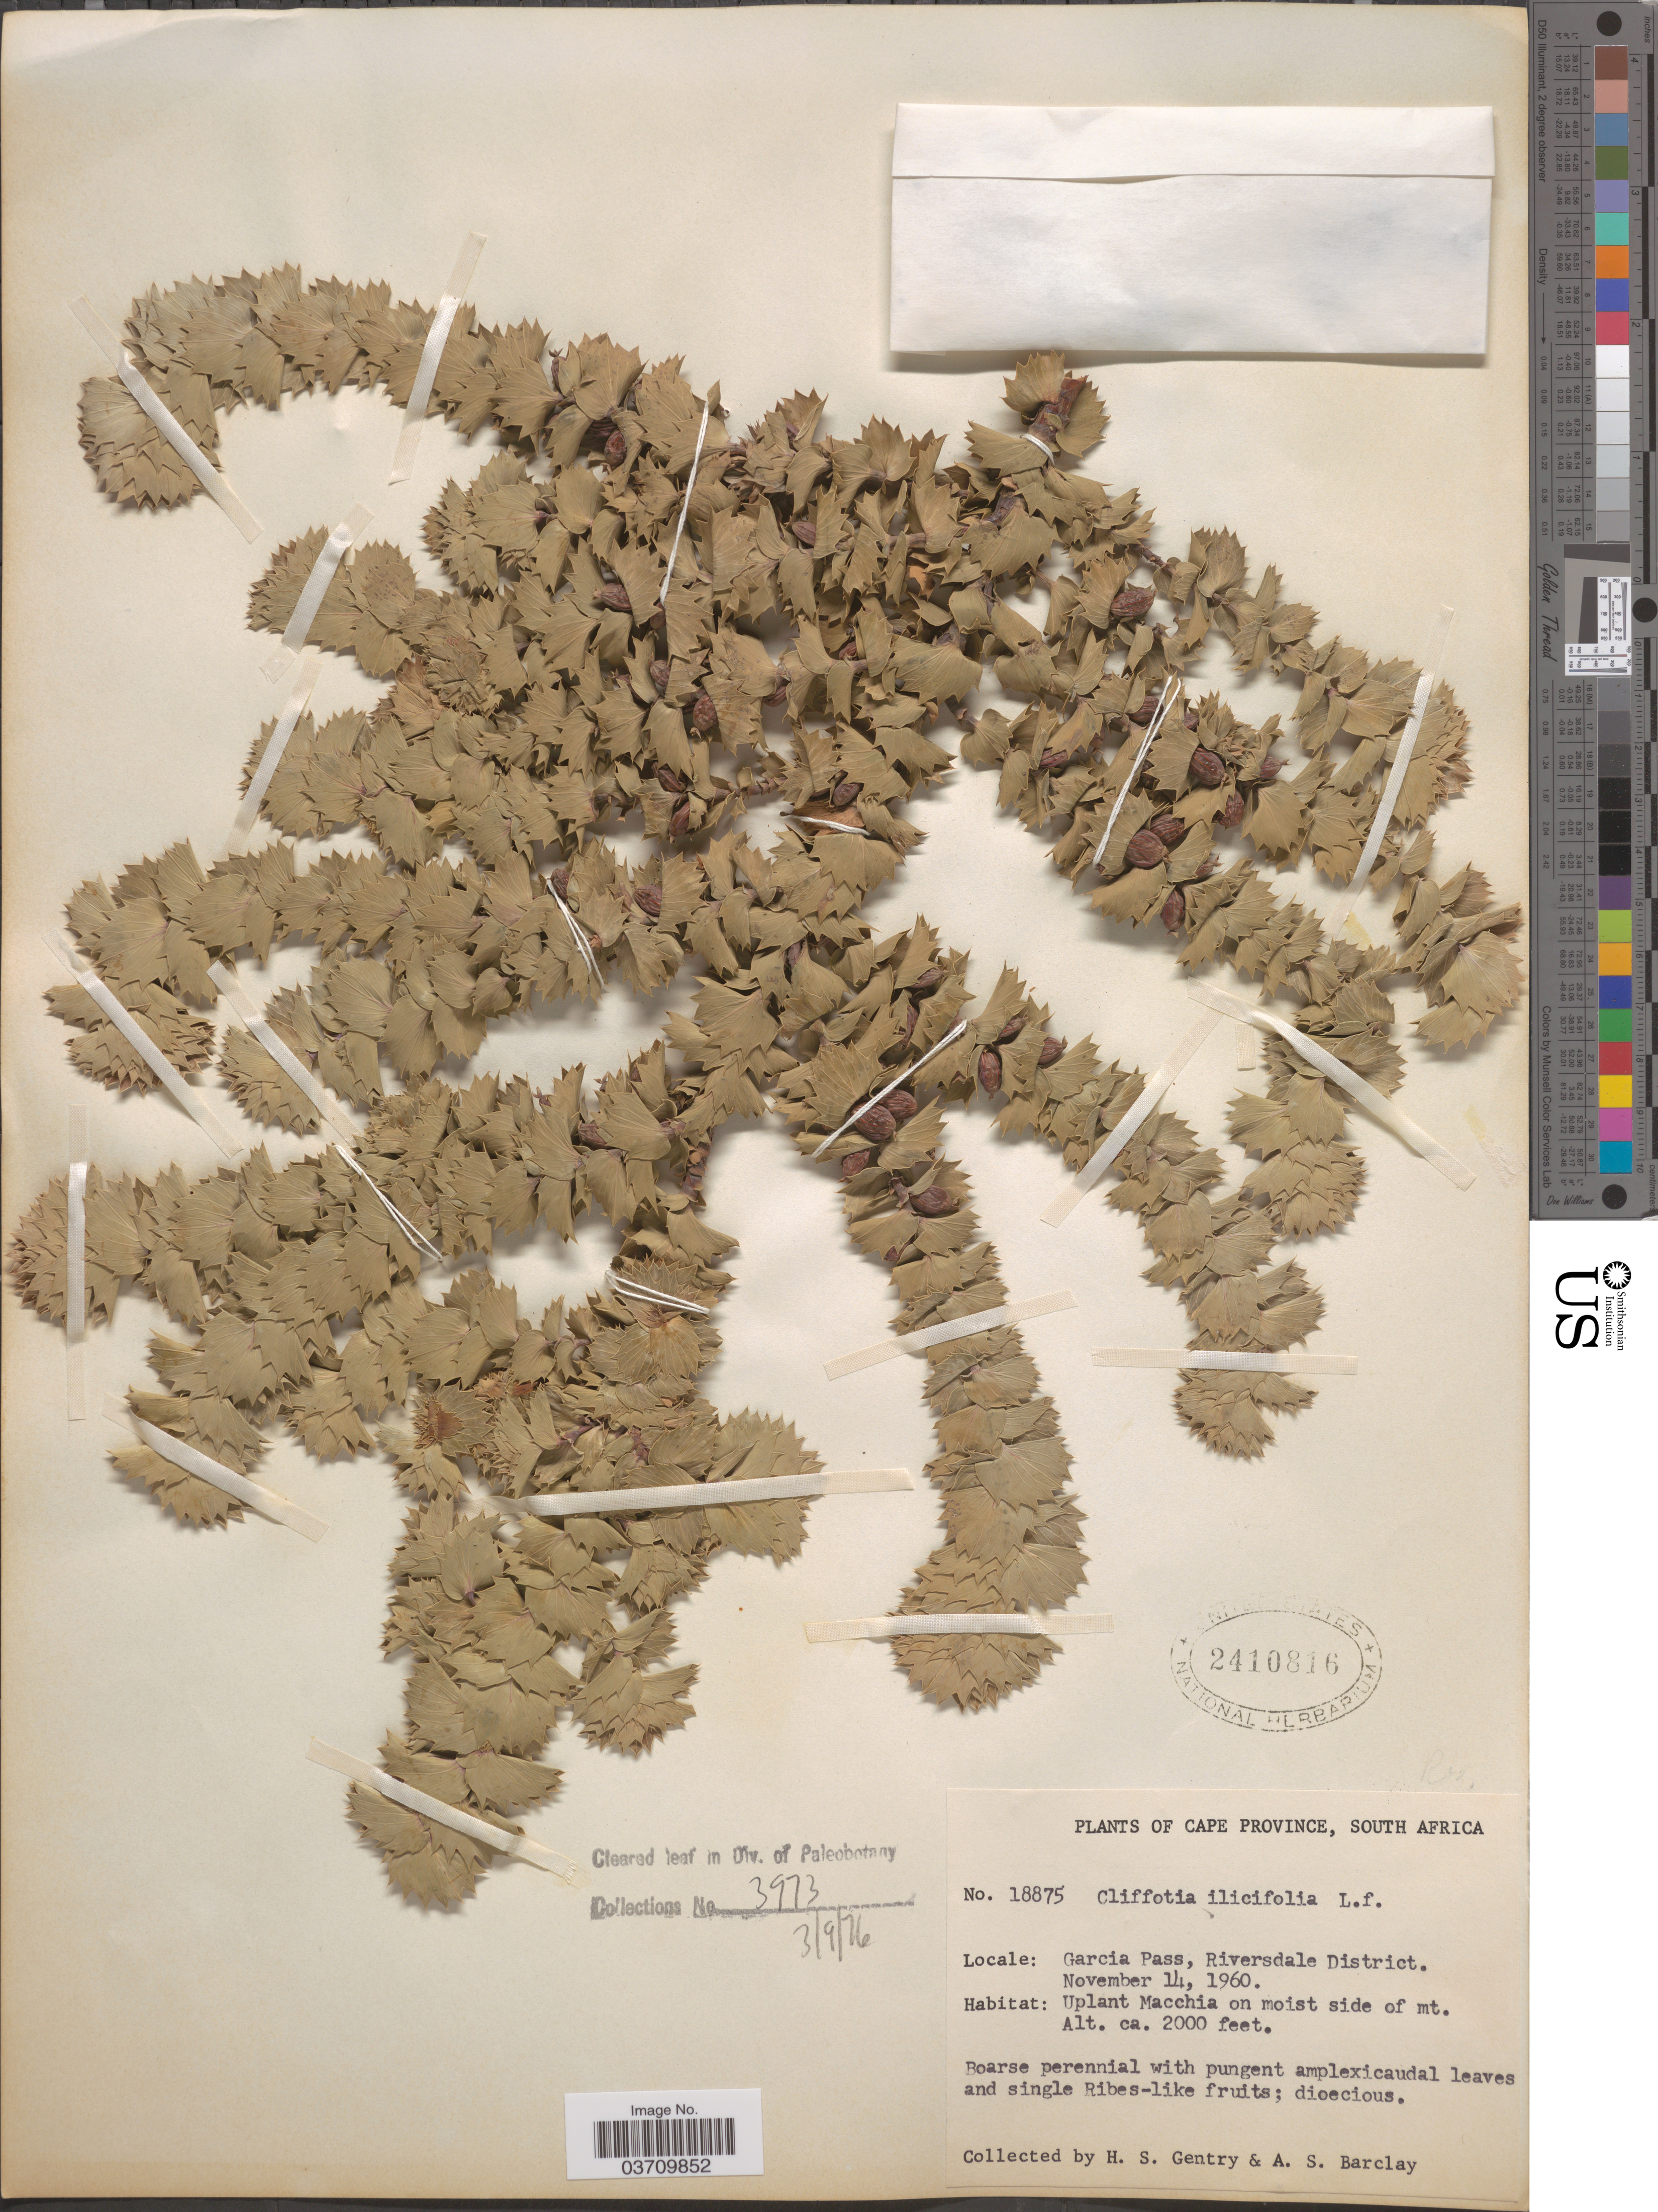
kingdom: Plantae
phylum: Tracheophyta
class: Magnoliopsida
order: Rosales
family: Rosaceae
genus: Cliffortia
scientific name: Cliffortia ilicifolia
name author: L.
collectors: H. S. Gentry & A. S. Barclay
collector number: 18875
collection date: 1960-11-14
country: South Africa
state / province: Western Cape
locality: Garcia Pass, Riversdale District.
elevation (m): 610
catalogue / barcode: US 2410816